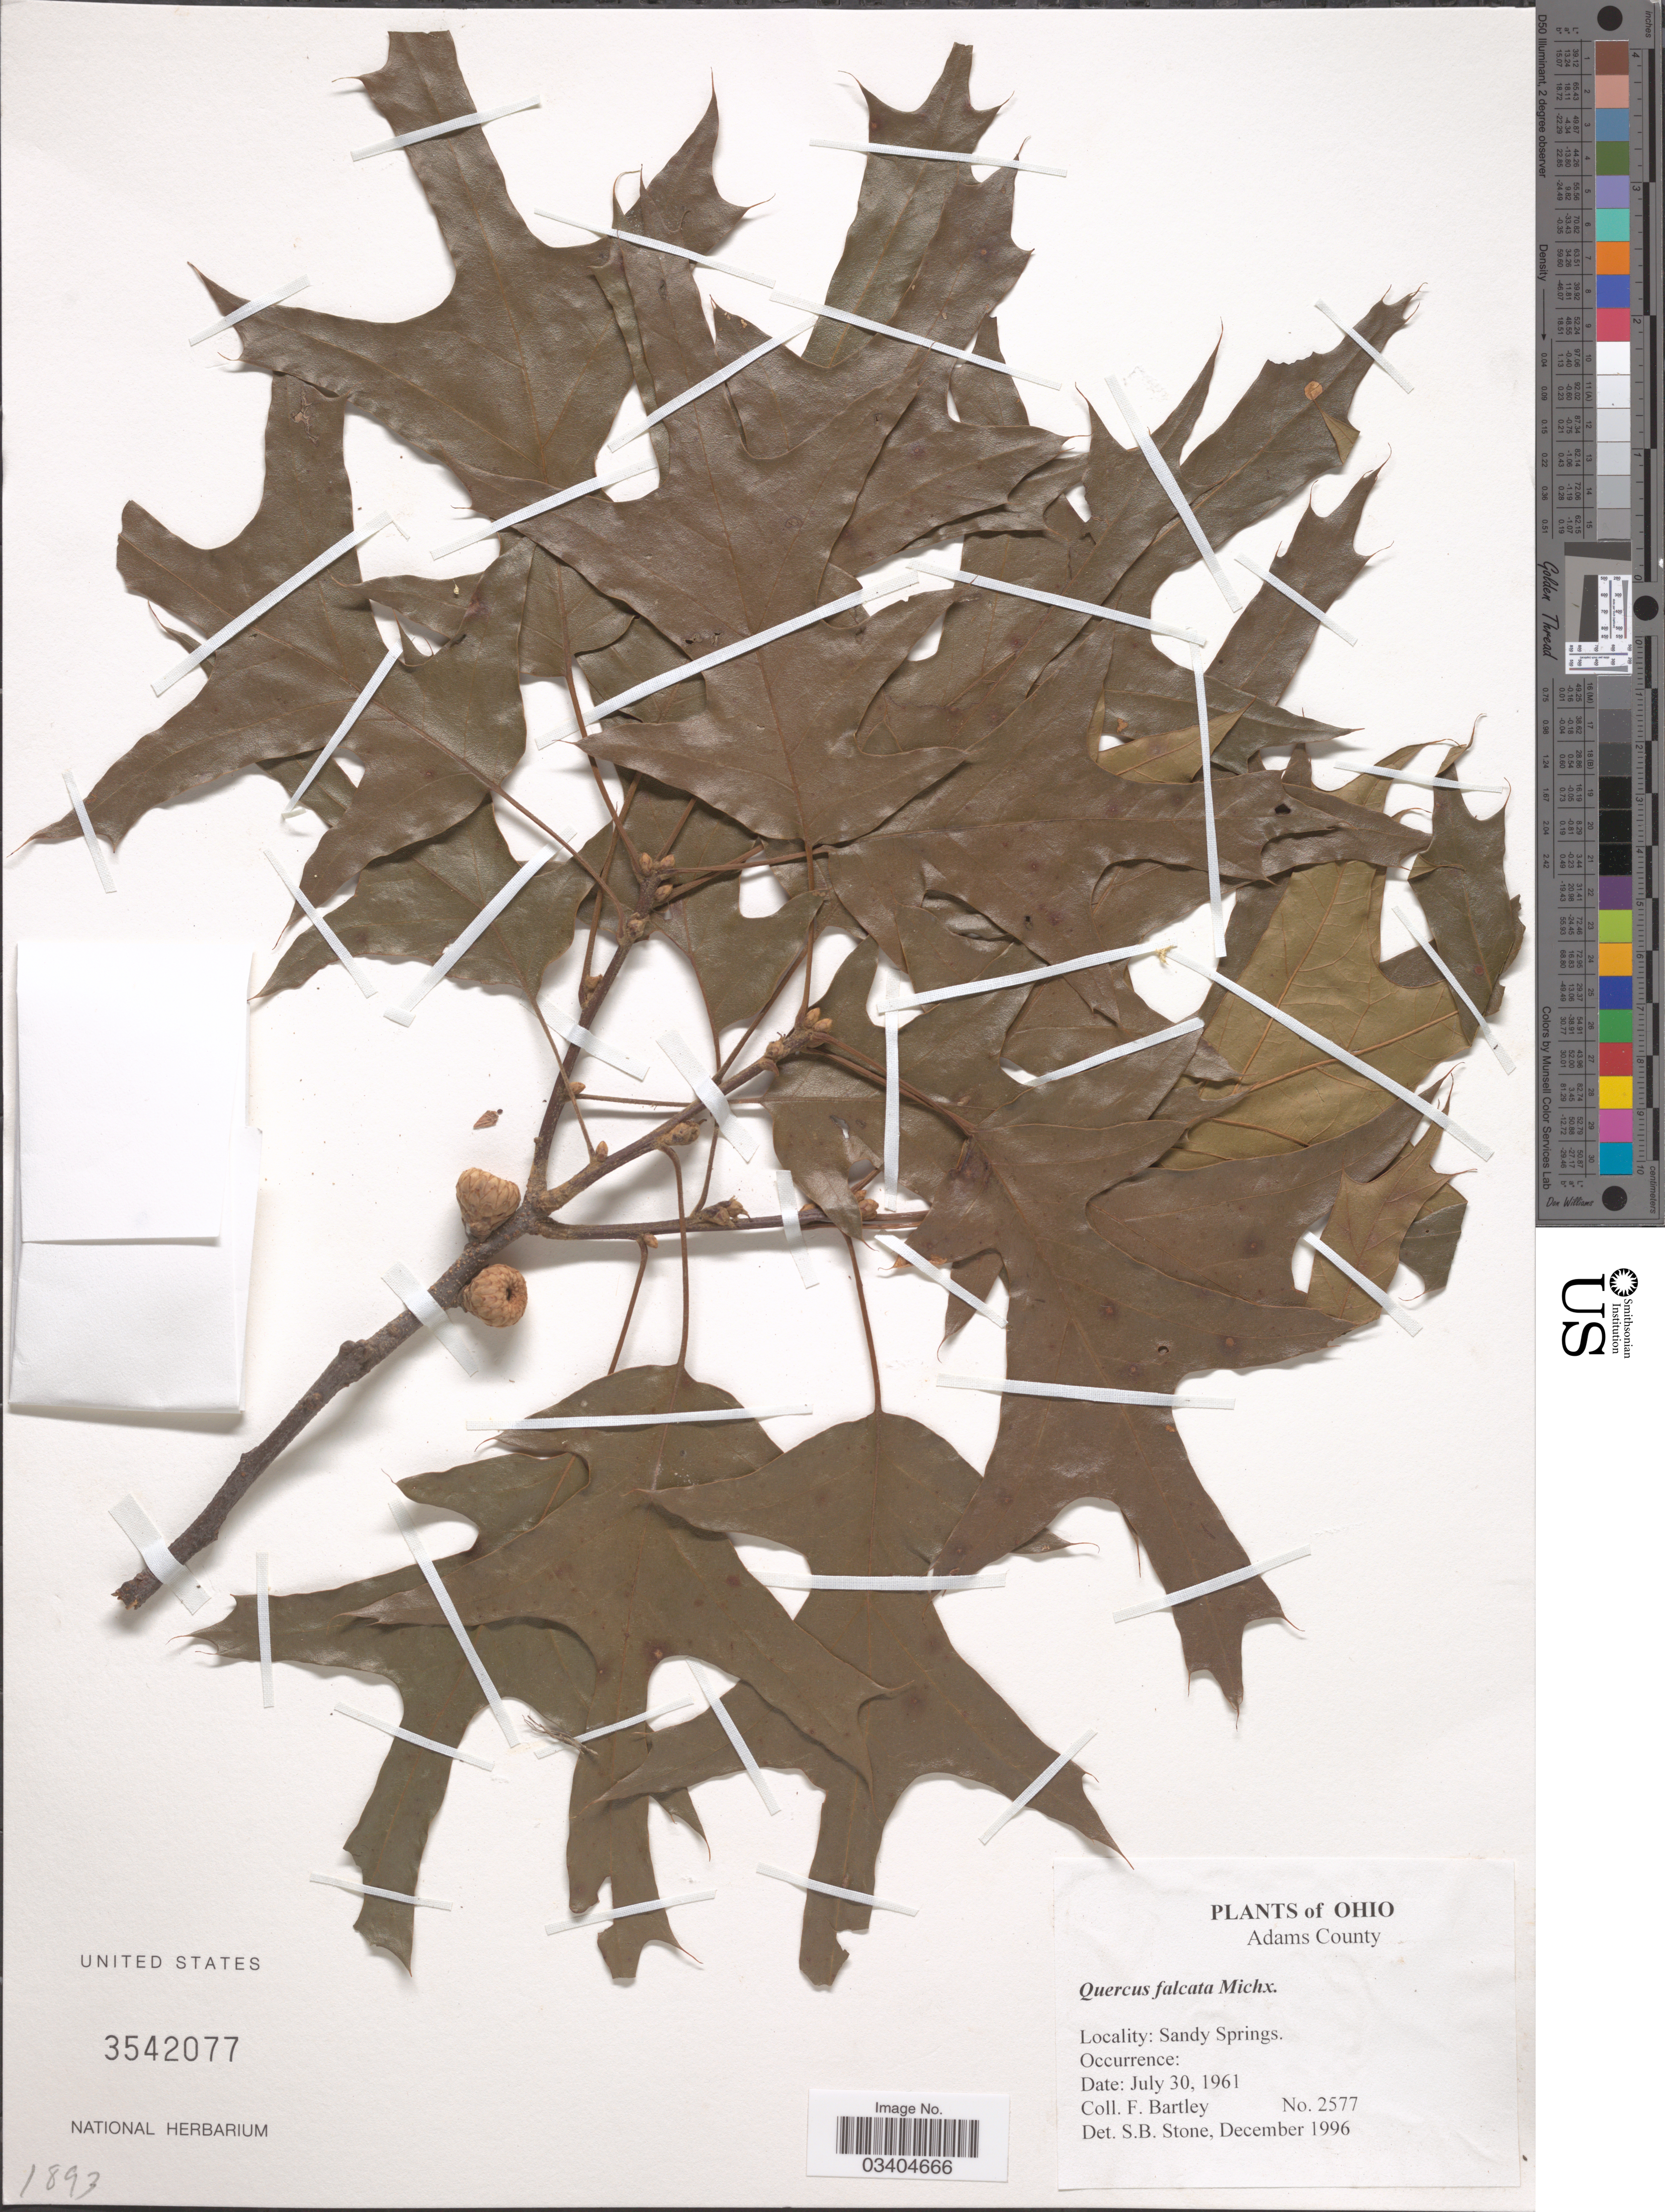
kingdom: Plantae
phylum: Tracheophyta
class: Magnoliopsida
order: Fagales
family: Fagaceae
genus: Quercus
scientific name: Quercus falcata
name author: Michx.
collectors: F. Bartley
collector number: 2577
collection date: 1961-07-30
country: United States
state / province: Ohio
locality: Adams County. Sandy Springs.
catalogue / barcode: US 3542077